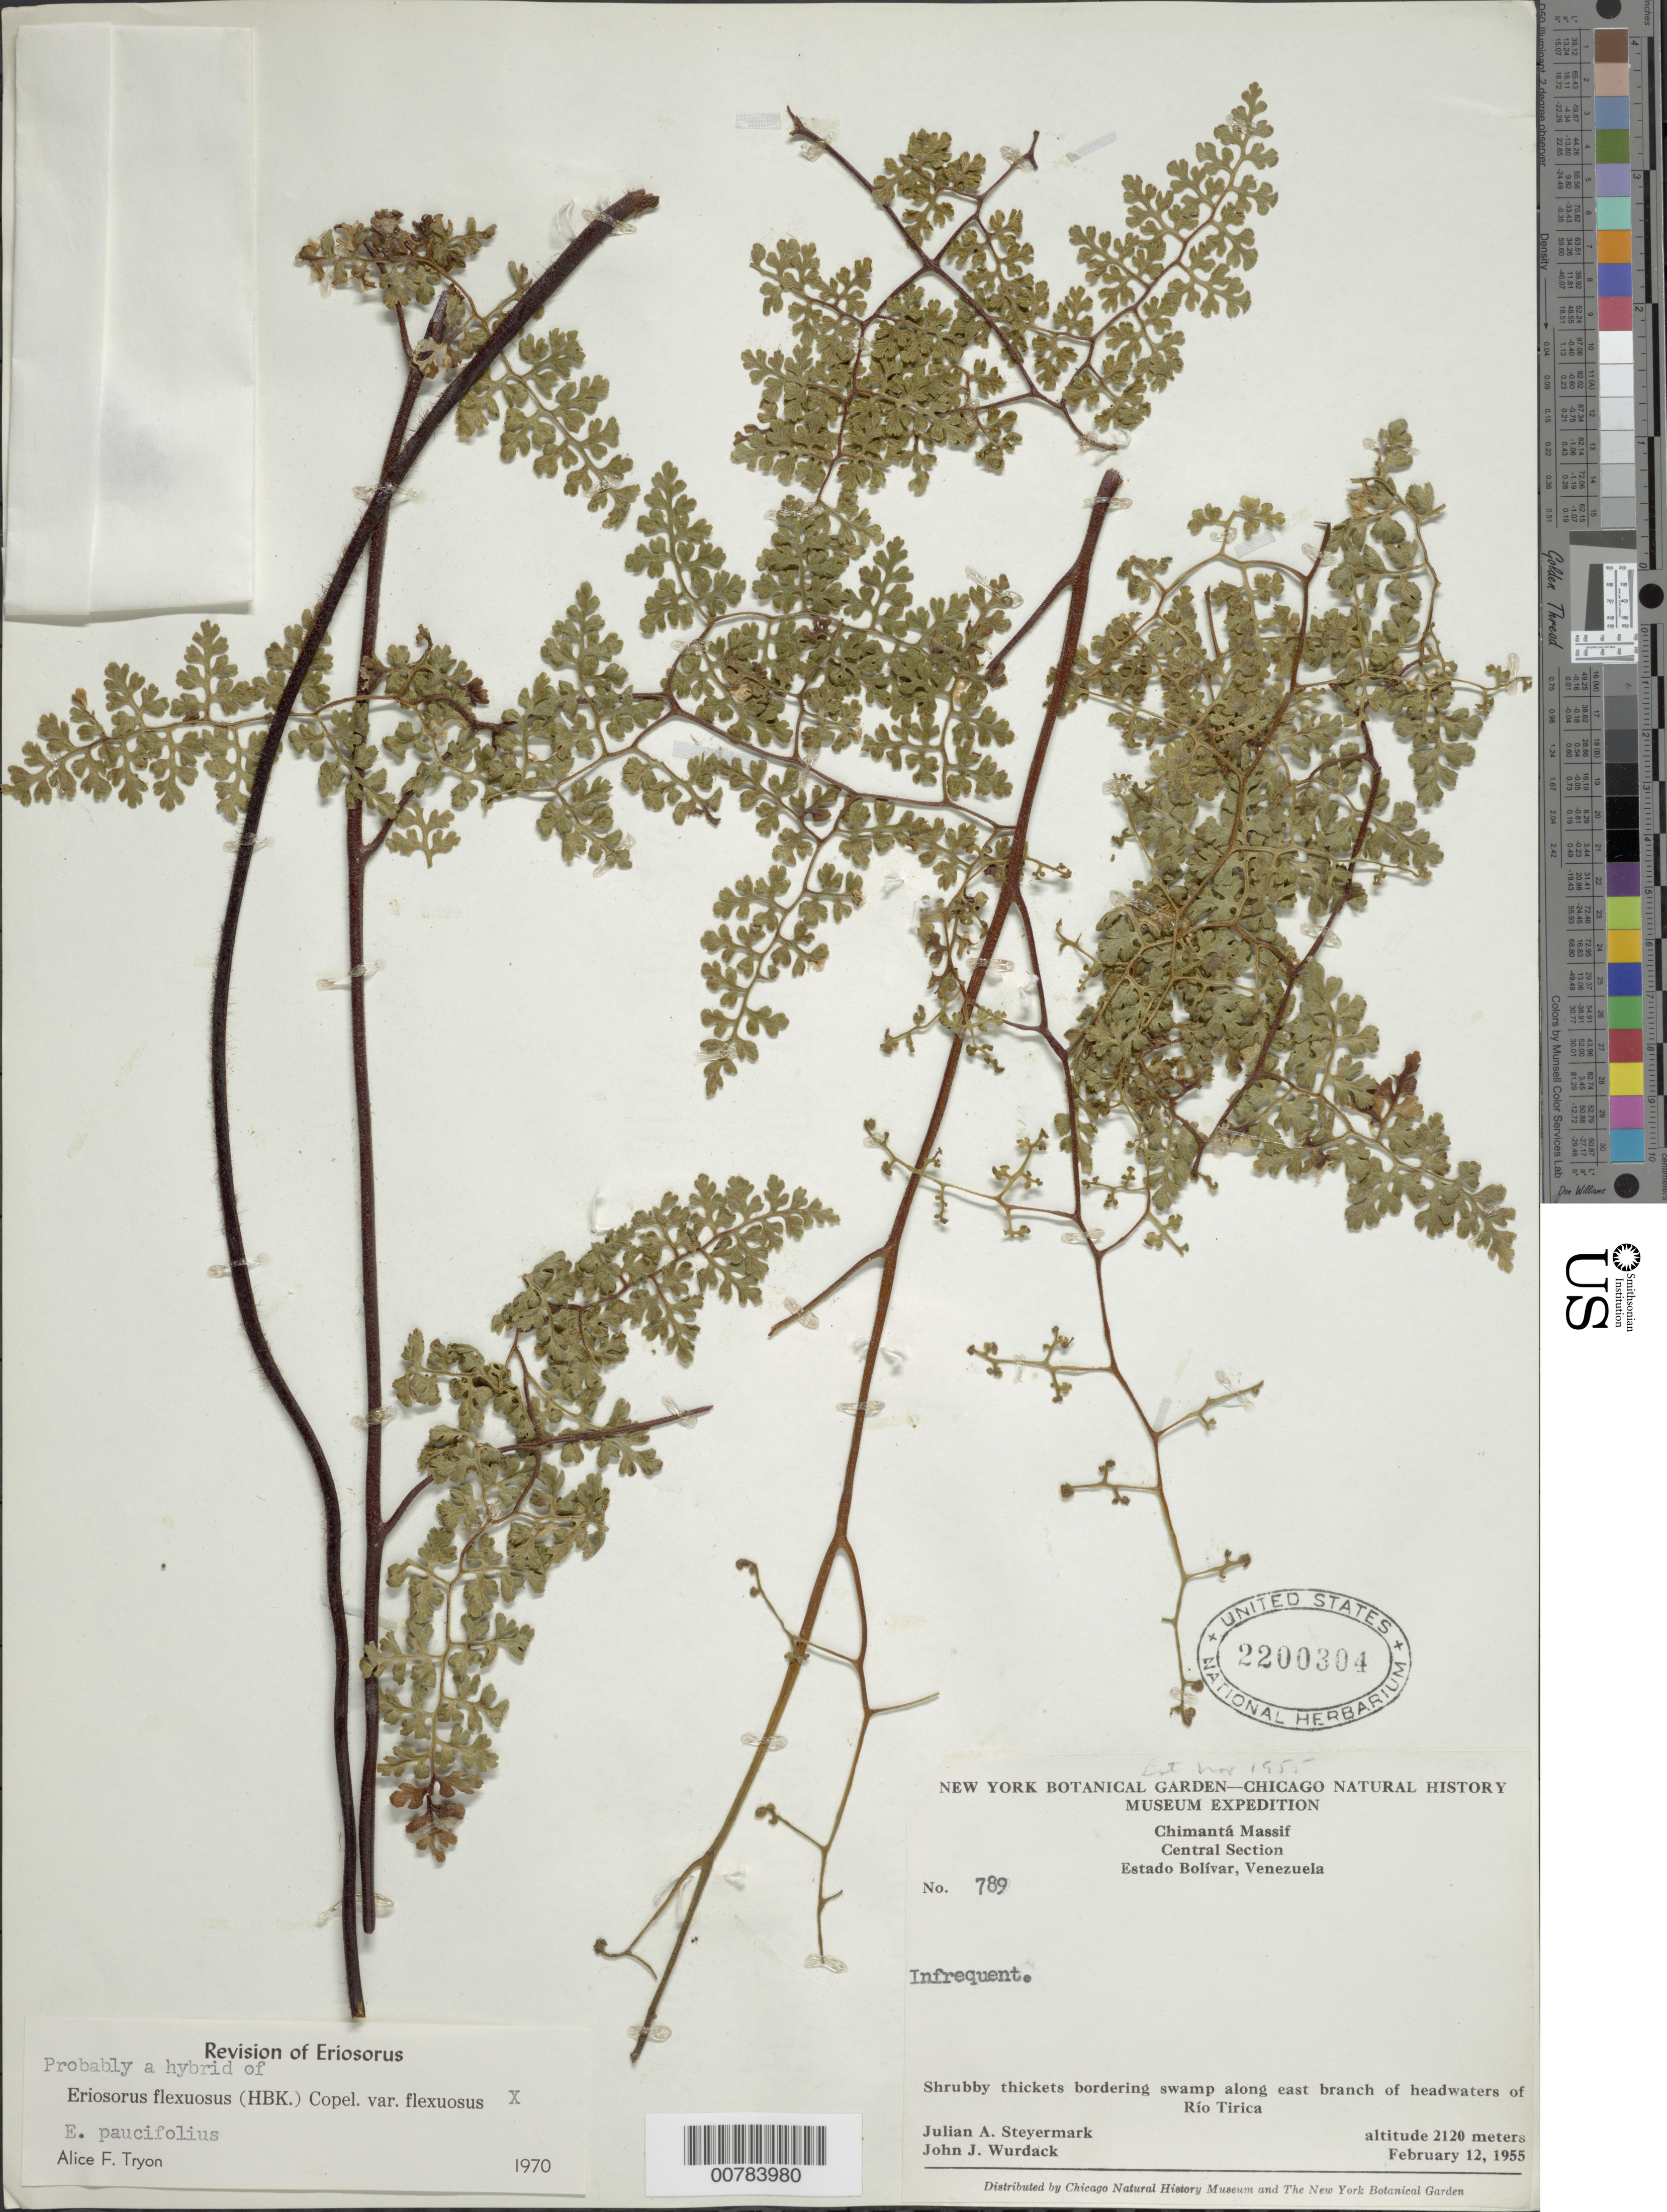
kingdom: Plantae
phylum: Tracheophyta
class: Polypodiopsida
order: Polypodiales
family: Pteridaceae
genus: Jamesonia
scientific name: Jamesonia flexuosa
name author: (Humb. & Bonpl.) Christenh.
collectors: J. Steyermark & J. J. Wurdack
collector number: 55 789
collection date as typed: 12-Feb-55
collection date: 1955-02-12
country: Venezuela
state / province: Bolívar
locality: Chimantá Massif, central section, along east branch of headwaters of Río Tirica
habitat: Shrubby thickets bordering swamp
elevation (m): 2120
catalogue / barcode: US 2200304